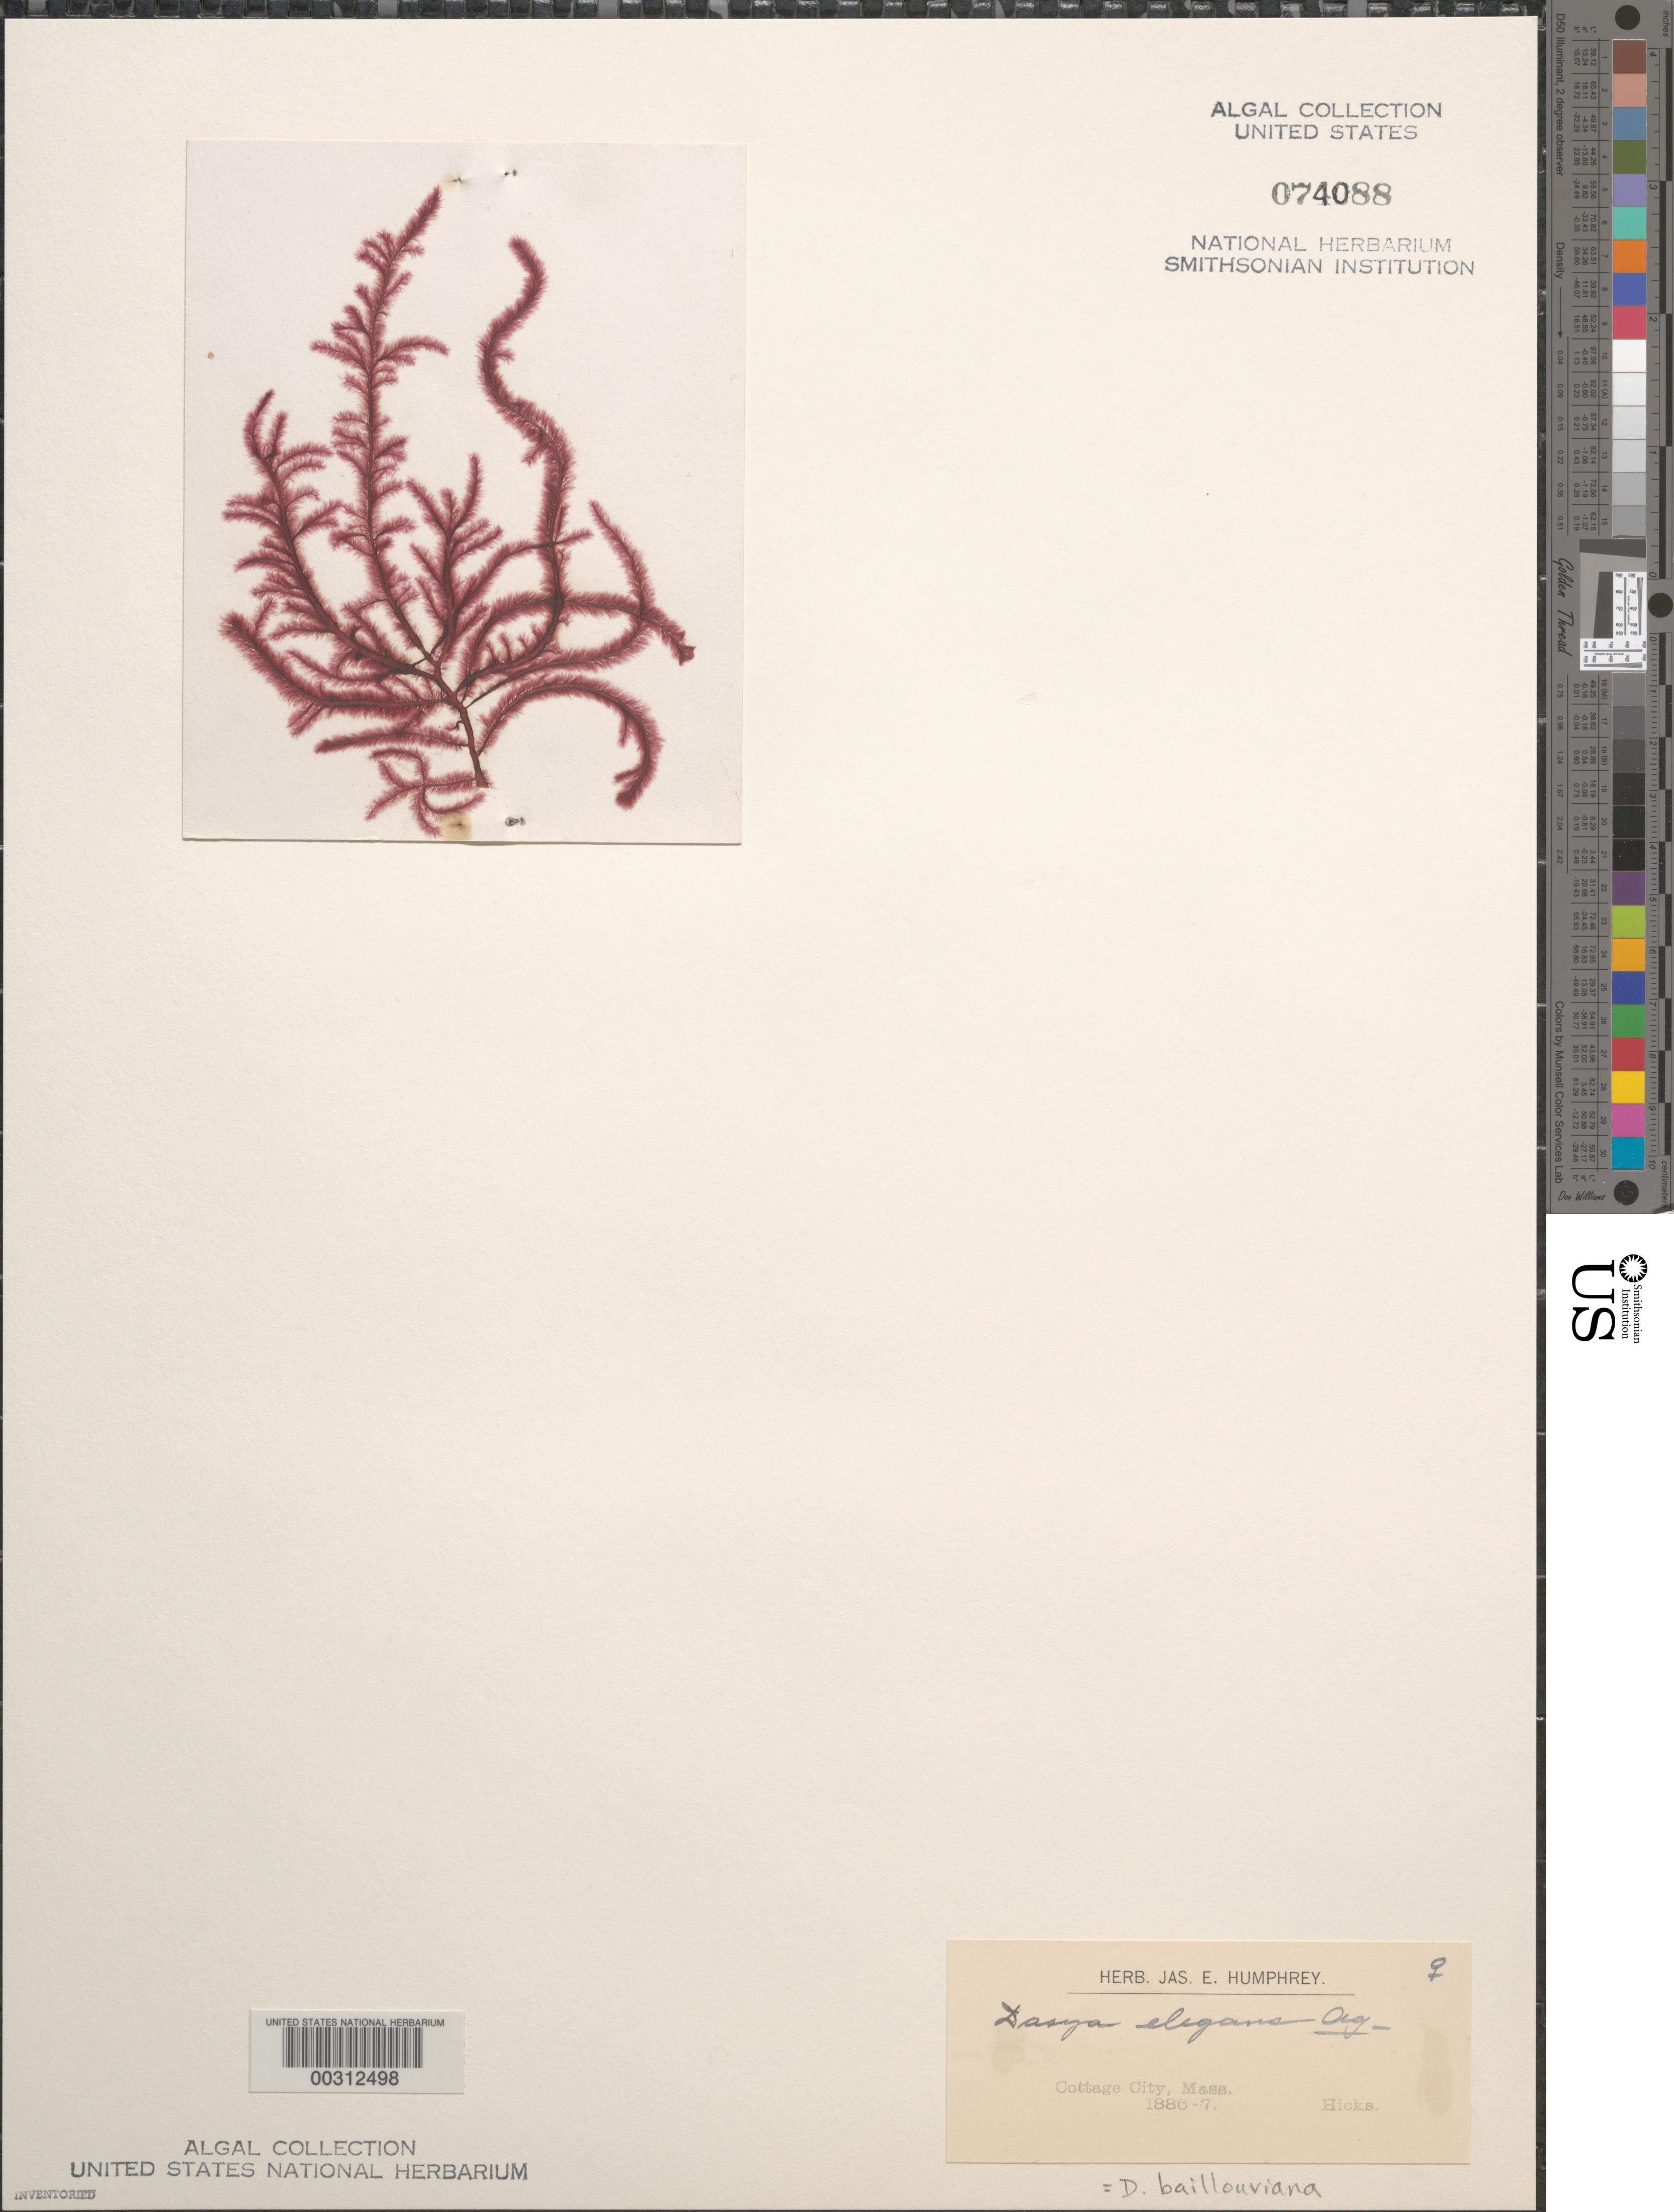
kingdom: Plantae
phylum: Rhodophyta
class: Florideophyceae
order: Ceramiales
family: Dasyaceae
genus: Dasya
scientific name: Dasya pedicellata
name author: (C. Agardh) C. Agardh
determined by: Algae name updating Project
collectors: -. Hicks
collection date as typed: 1886 or -- --- 1887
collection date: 1886 or 1887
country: United States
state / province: Massachusetts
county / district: Dukes County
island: Martha's Vineyard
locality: Cottage City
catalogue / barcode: US 74088